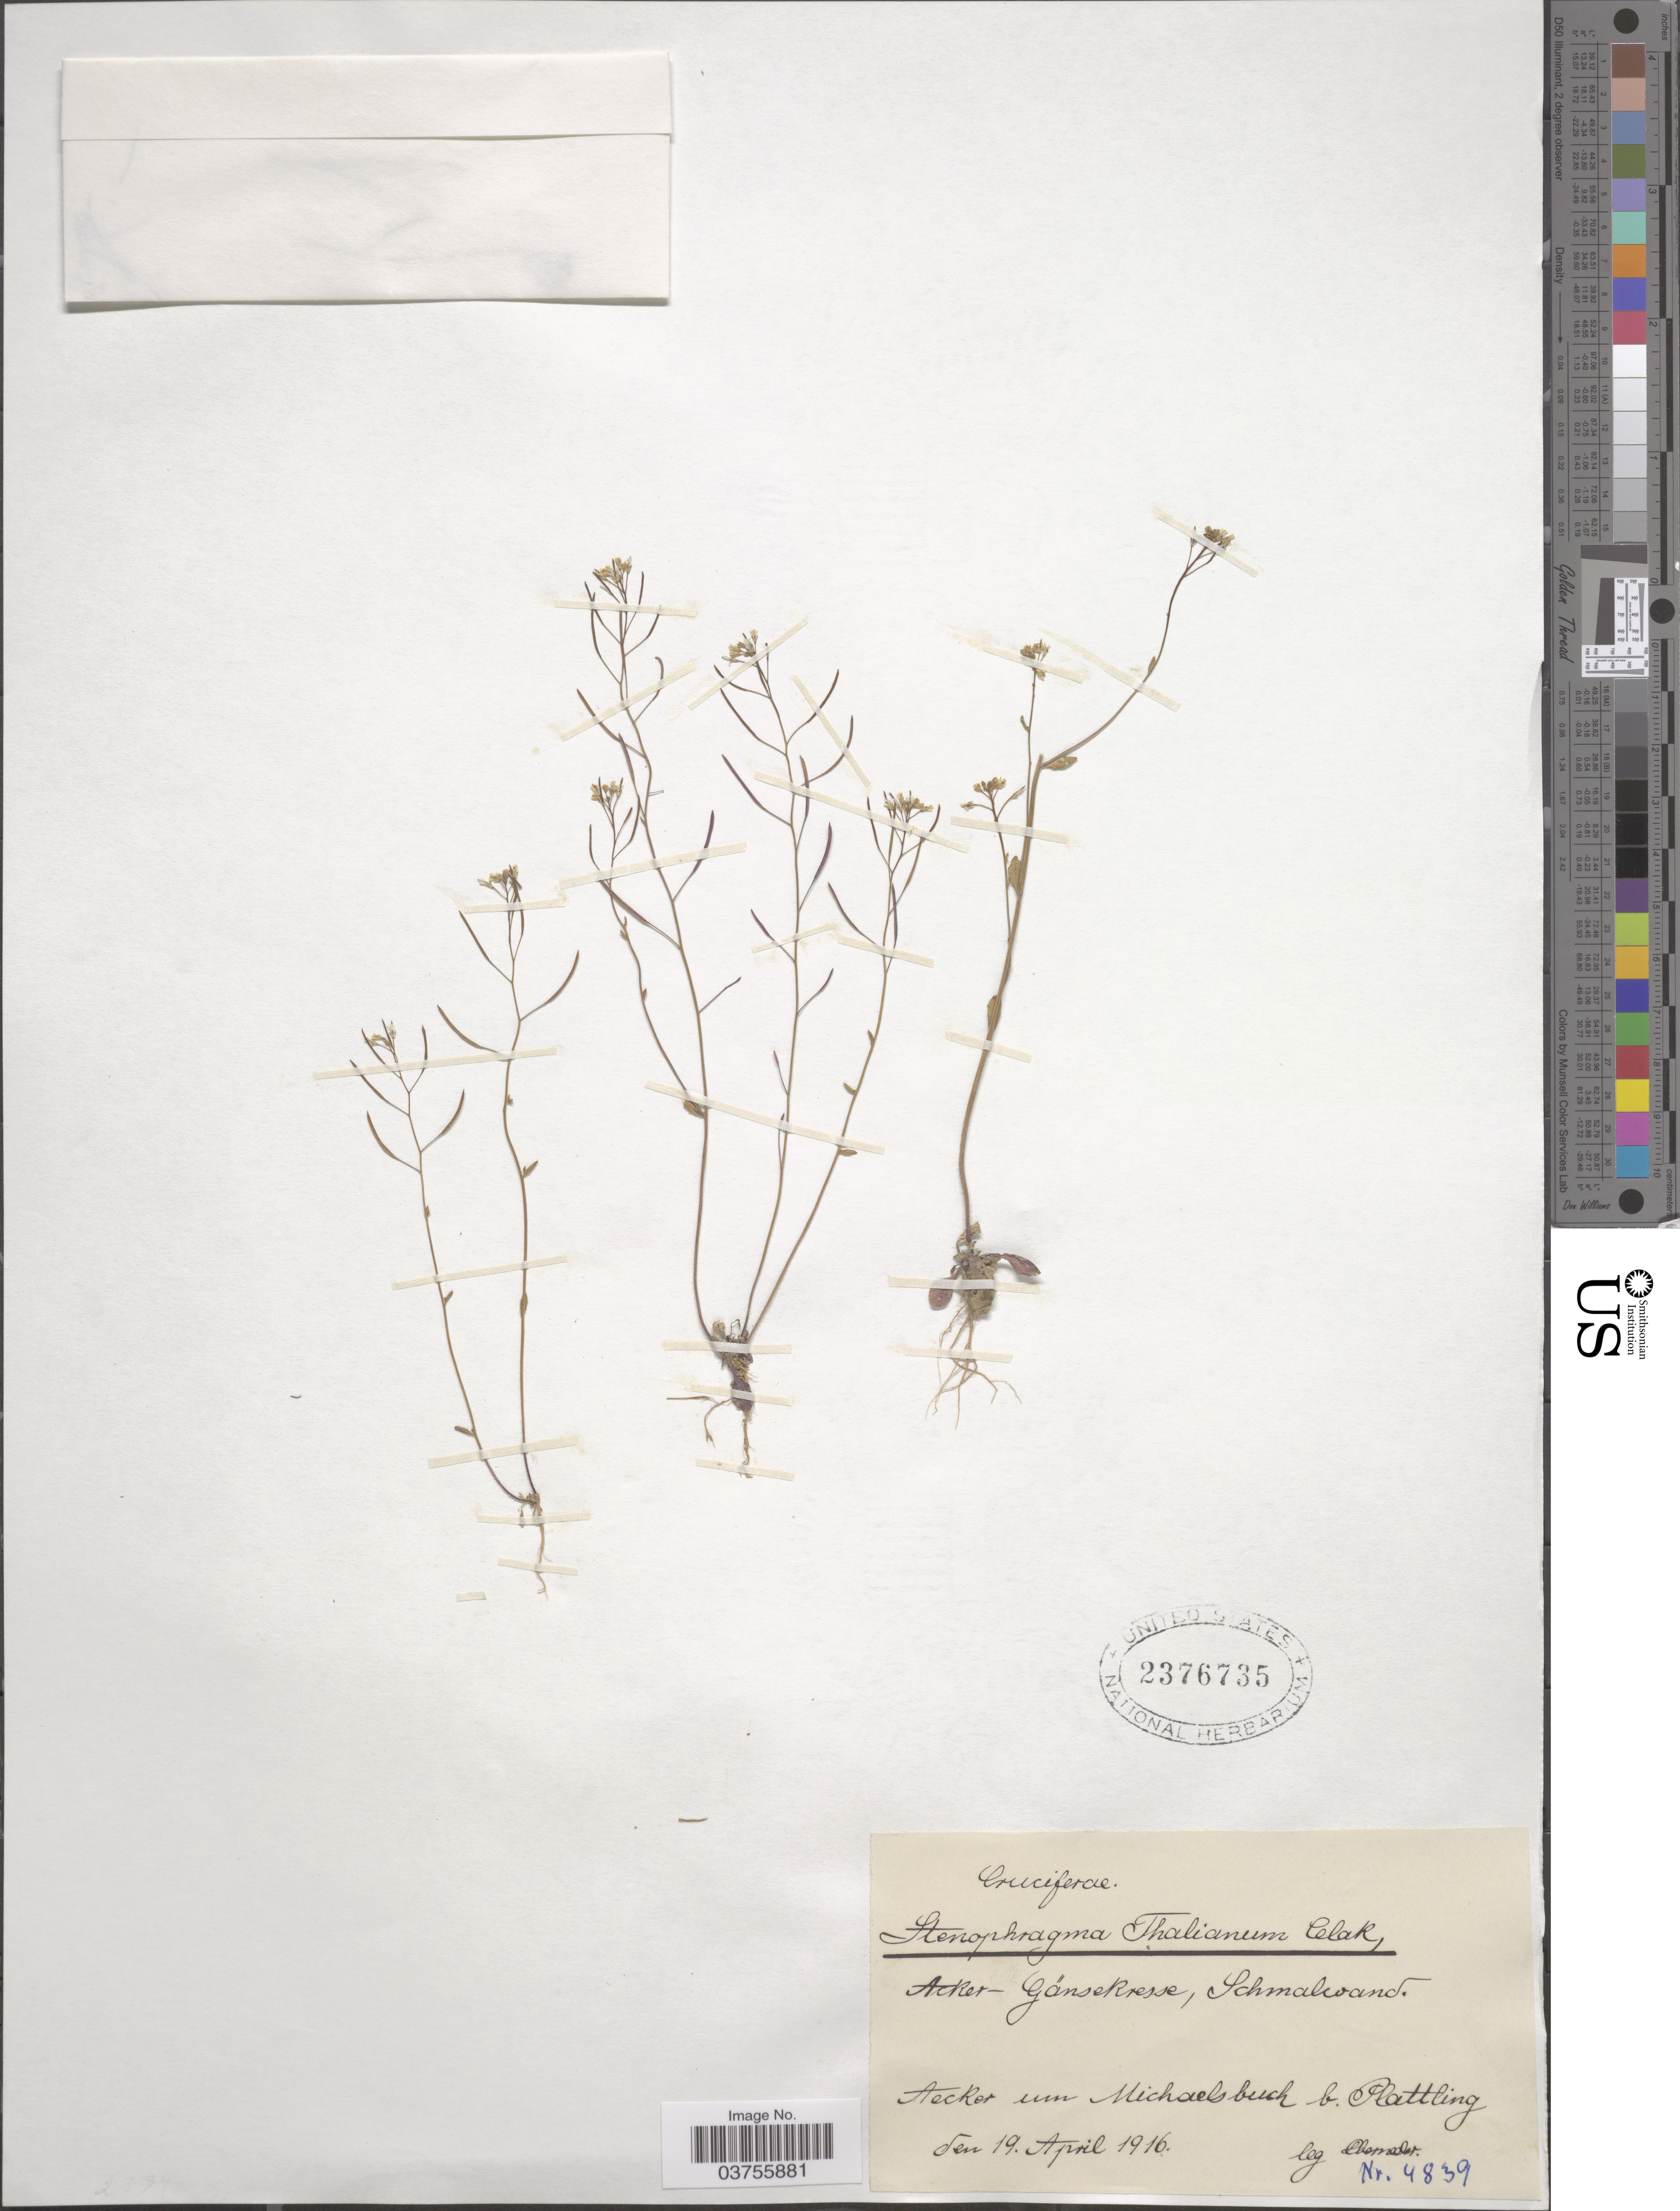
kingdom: Plantae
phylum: Tracheophyta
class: Magnoliopsida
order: Brassicales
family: Brassicaceae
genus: Arabidopsis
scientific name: Arabidopsis thaliana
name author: (L.) Heynh.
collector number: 4839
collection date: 1916-04-19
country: Germany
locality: Aecker um Michaelsbuch b. Plattling.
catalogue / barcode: US 2376735